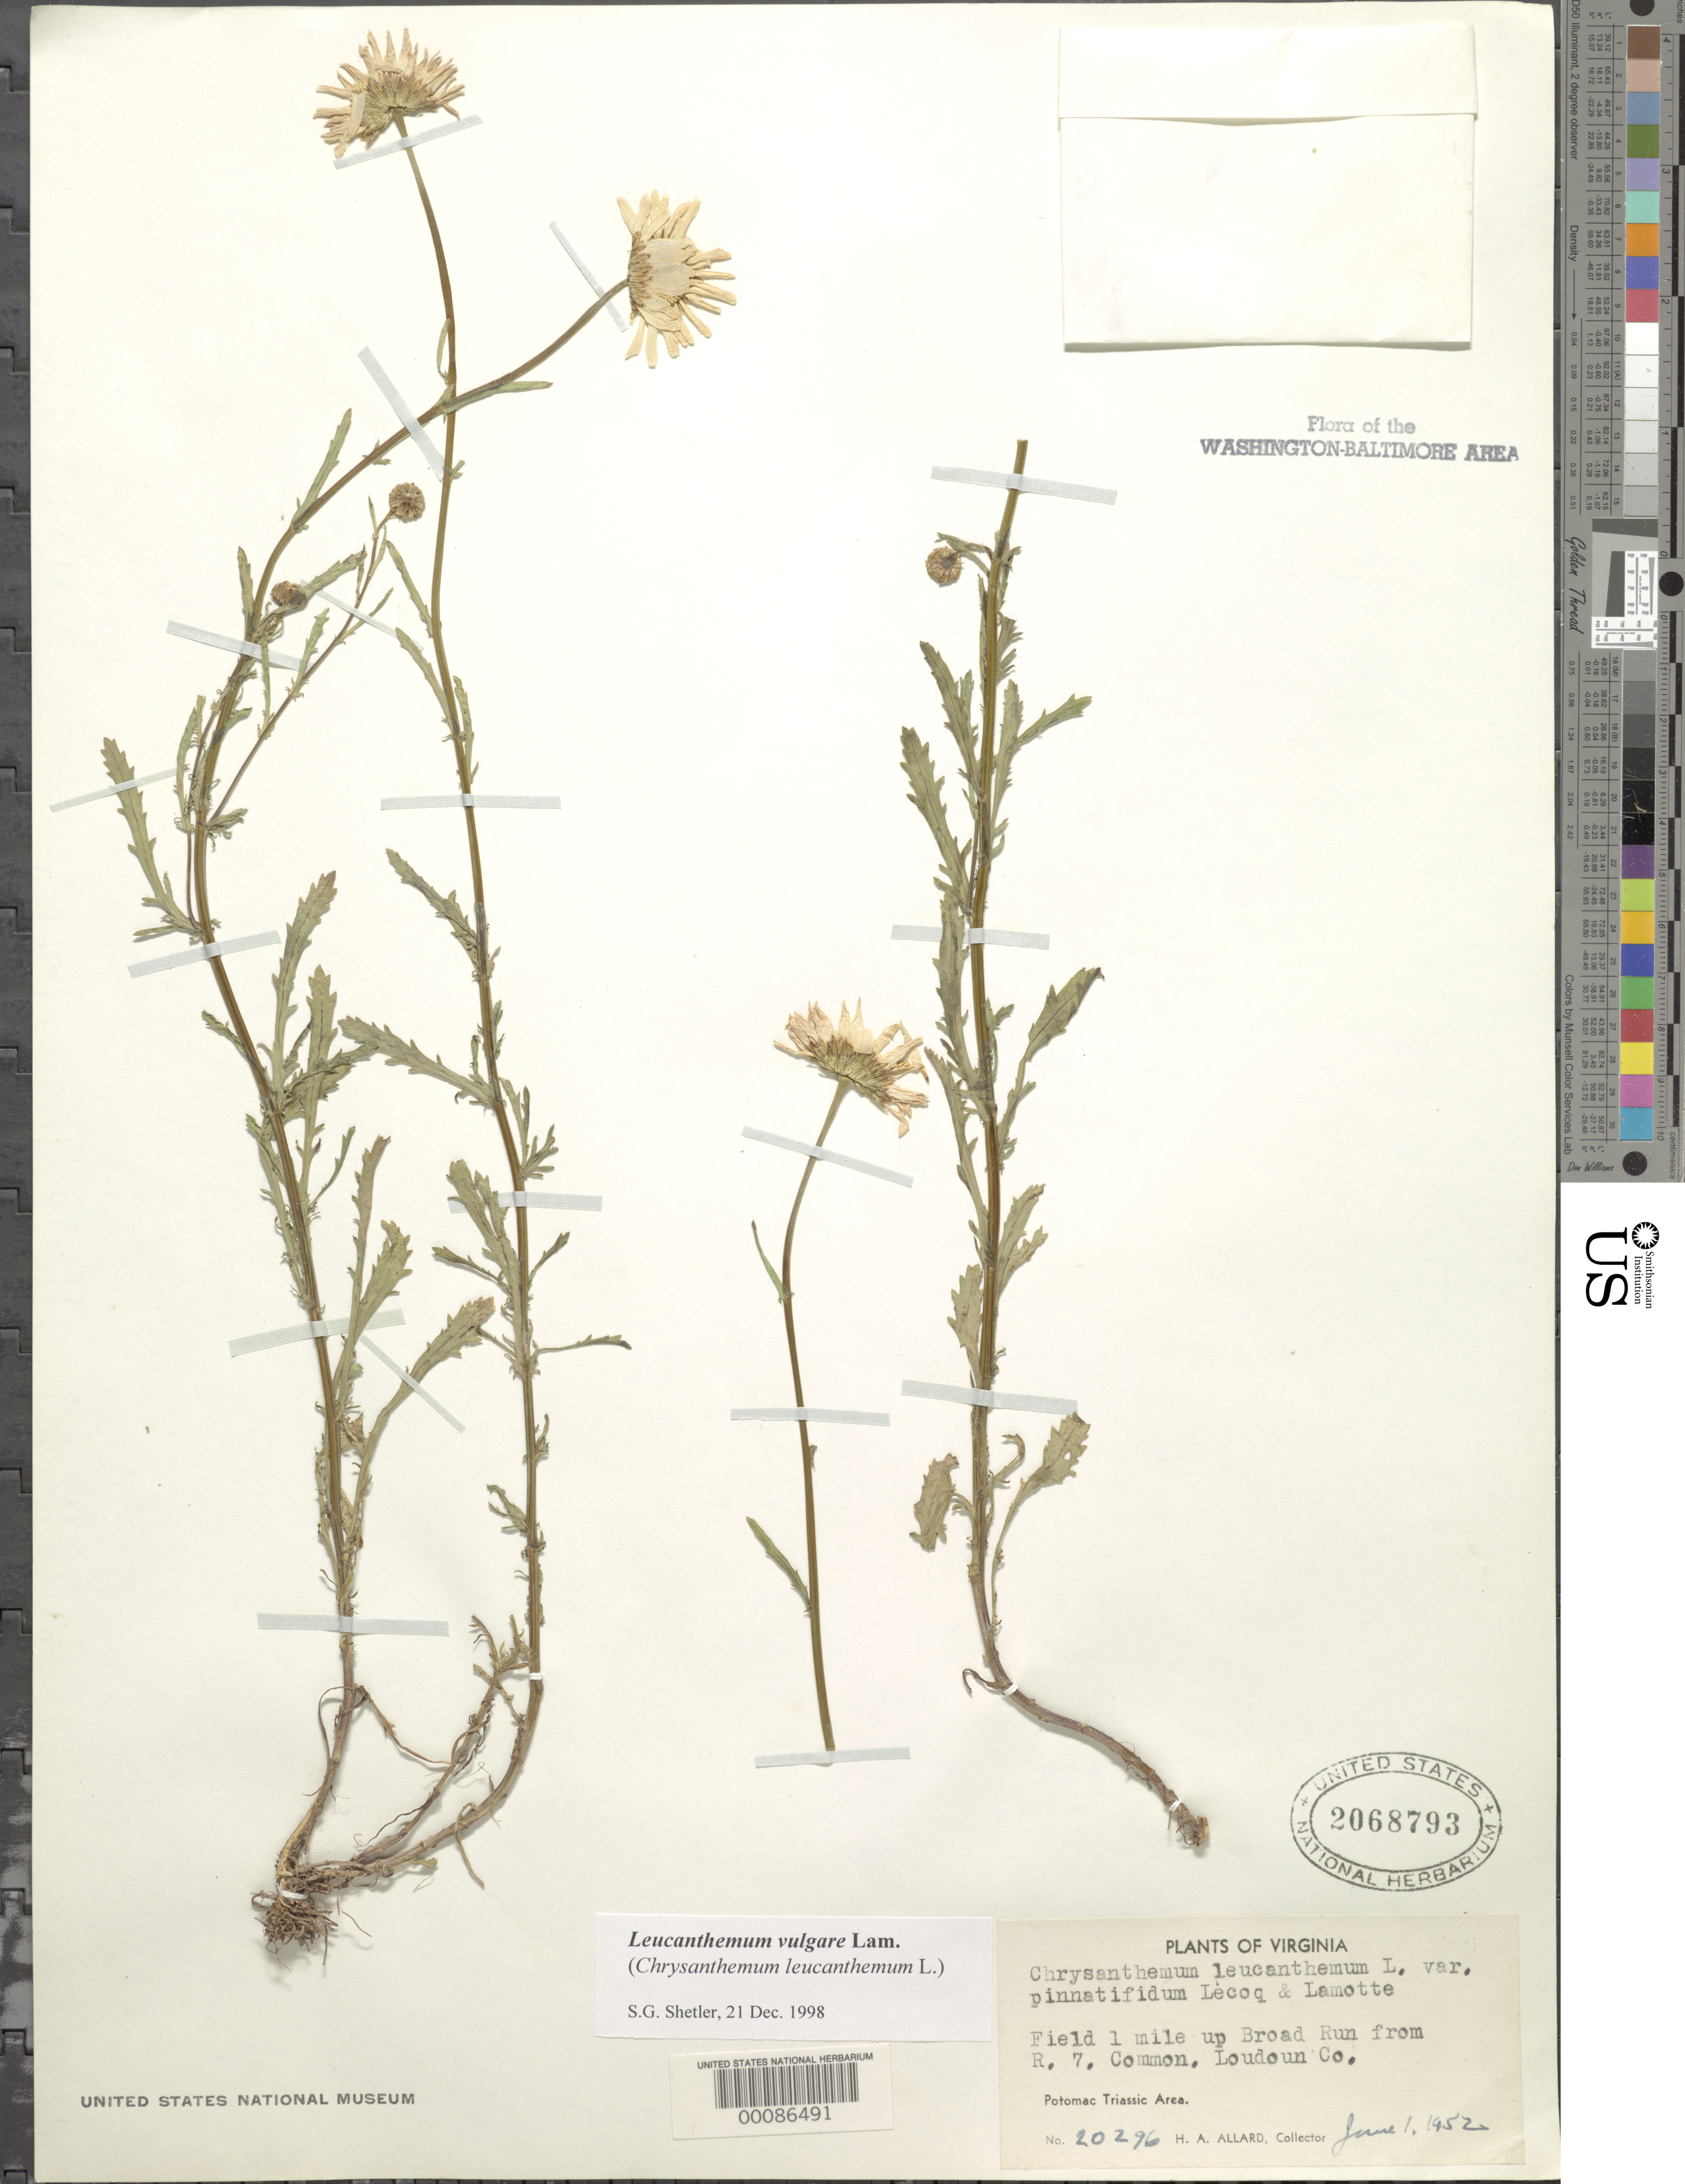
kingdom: Plantae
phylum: Tracheophyta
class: Magnoliopsida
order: Asterales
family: Asteraceae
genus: Leucanthemum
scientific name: Leucanthemum vulgare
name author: Lam.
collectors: H. A. Allard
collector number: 20296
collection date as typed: -1 Jun 1952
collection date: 1952-06-01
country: United States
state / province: Virginia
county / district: Loudoun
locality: Upstream from Rt. 7 on Broad Run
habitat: Field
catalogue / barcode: US 2068793